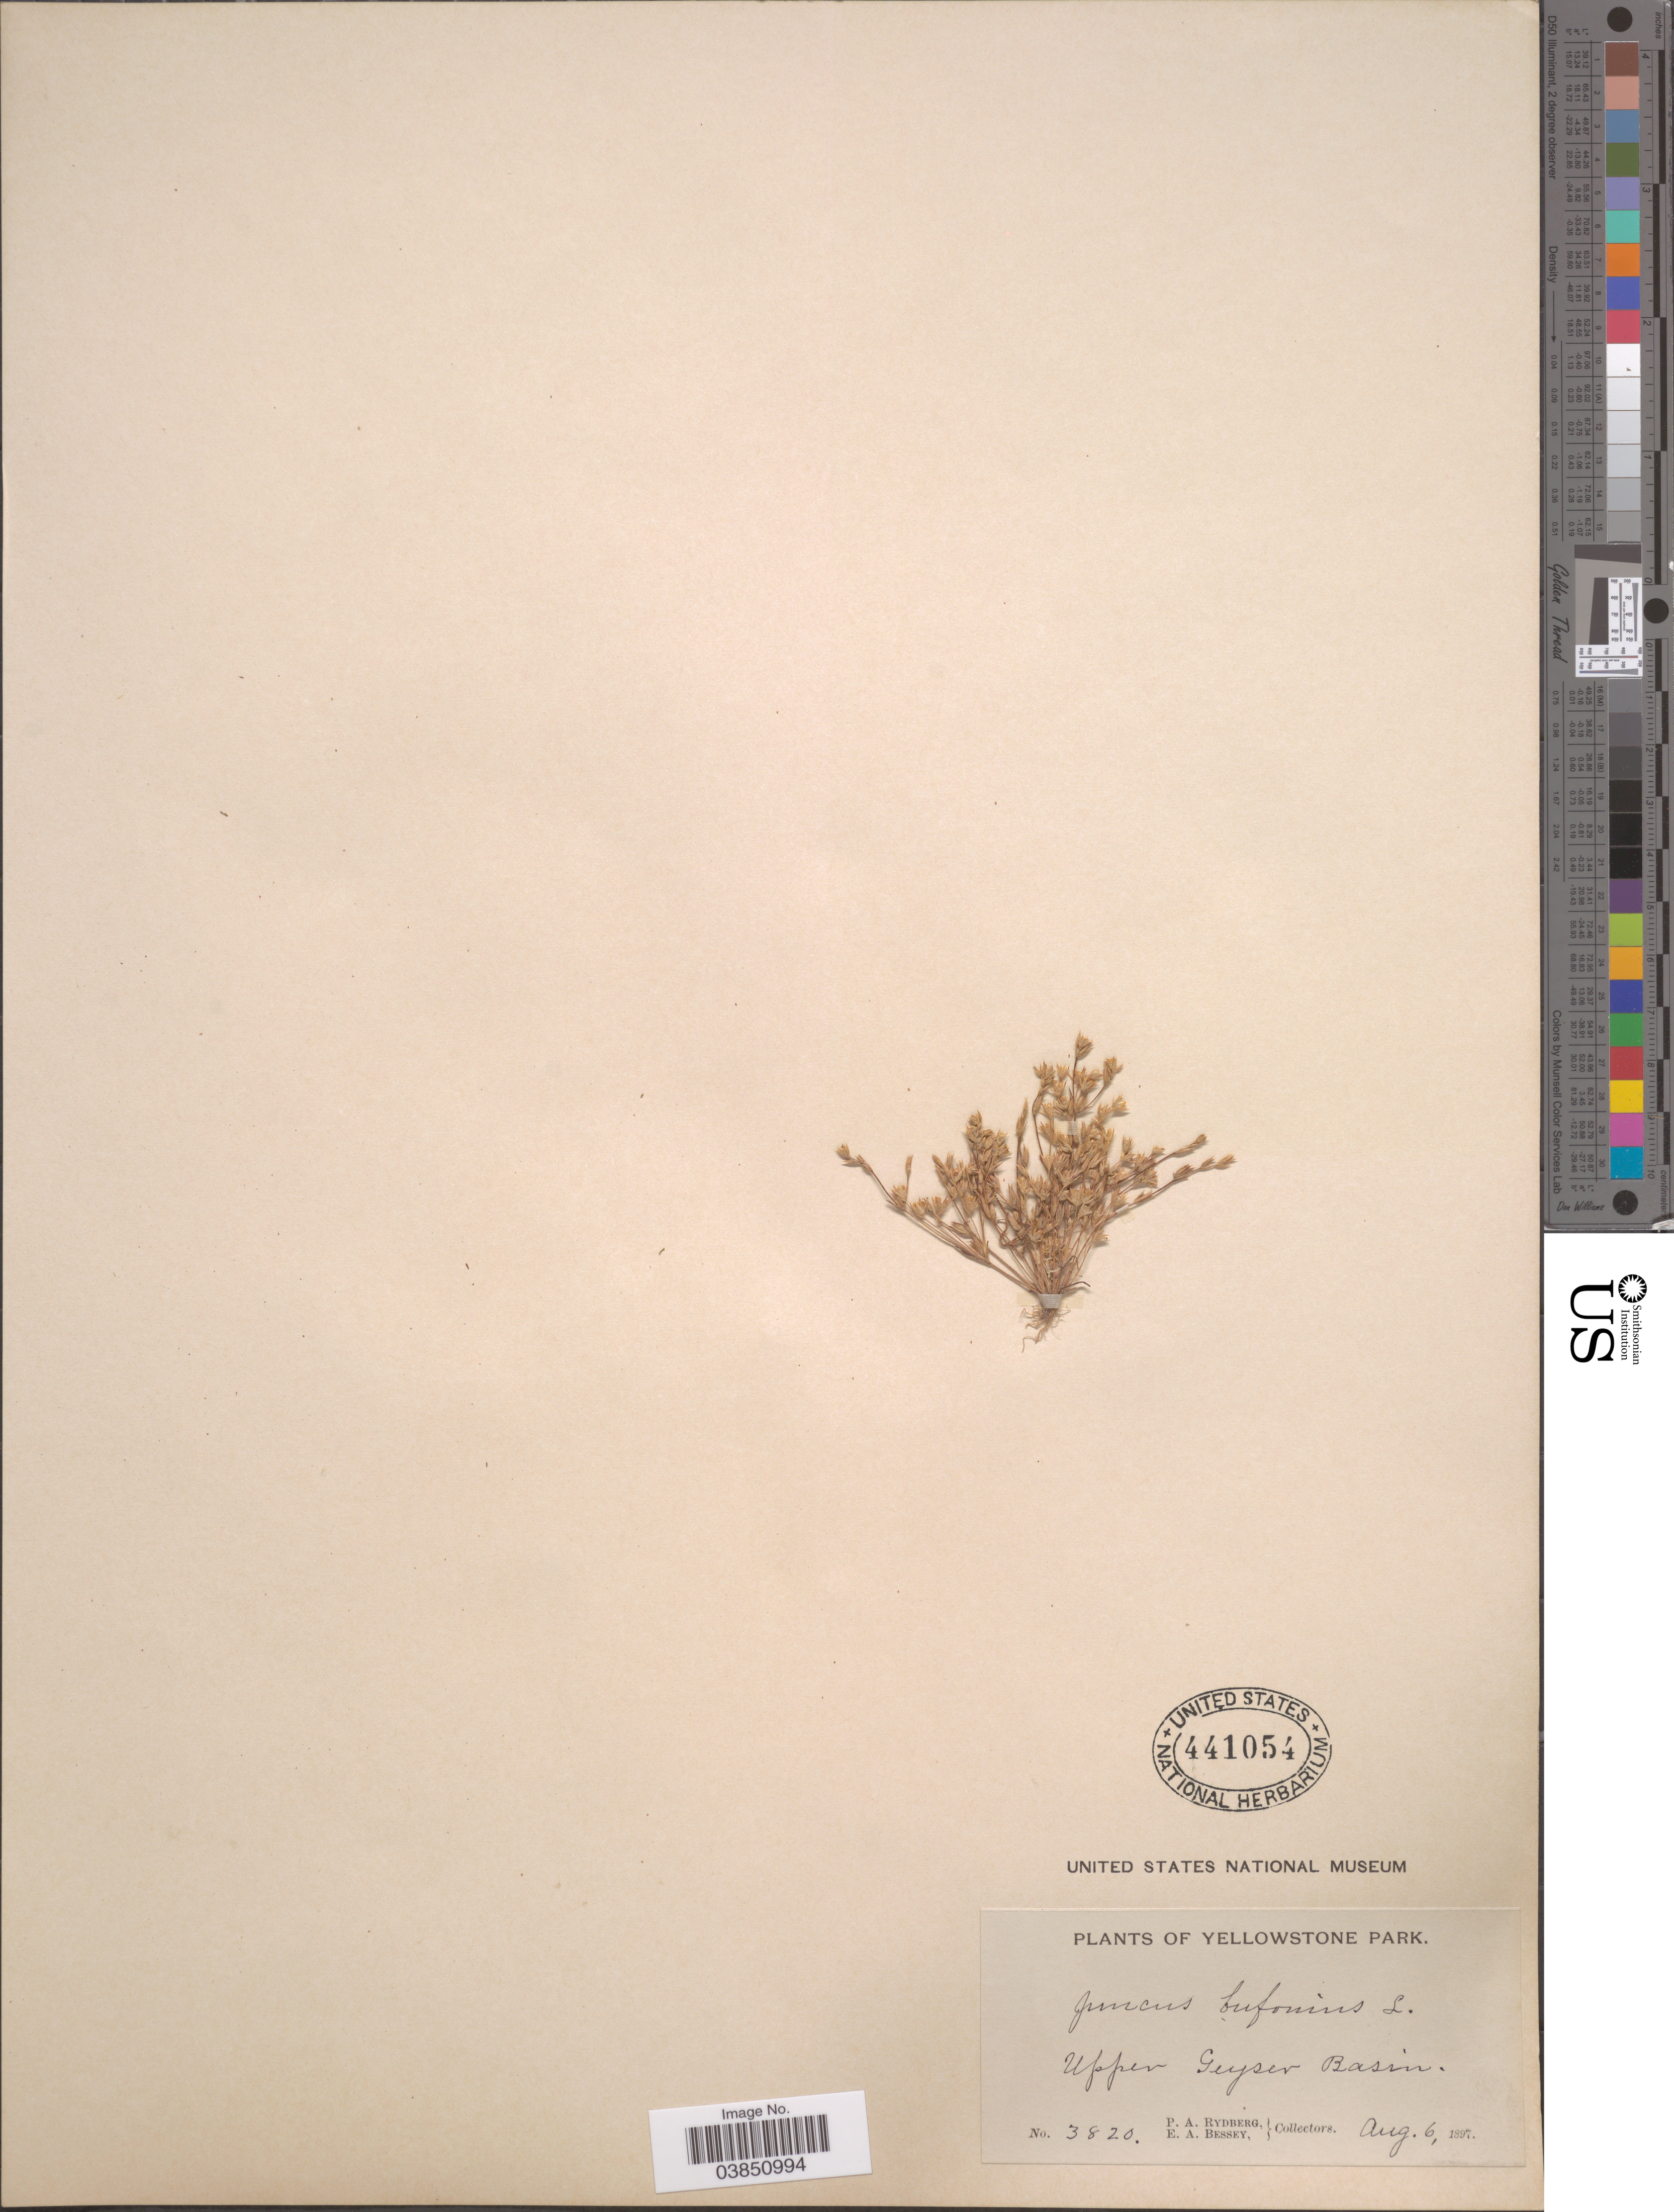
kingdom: Plantae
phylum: Tracheophyta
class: Liliopsida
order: Poales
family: Juncaceae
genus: Juncus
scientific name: Juncus bufonius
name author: L.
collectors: P. A. Rydberg & E. A. Bessey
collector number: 3820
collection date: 1897-08-06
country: United States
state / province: Wyoming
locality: Yellowstone Park. Upper Geyser Basin.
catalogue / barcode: US 441054